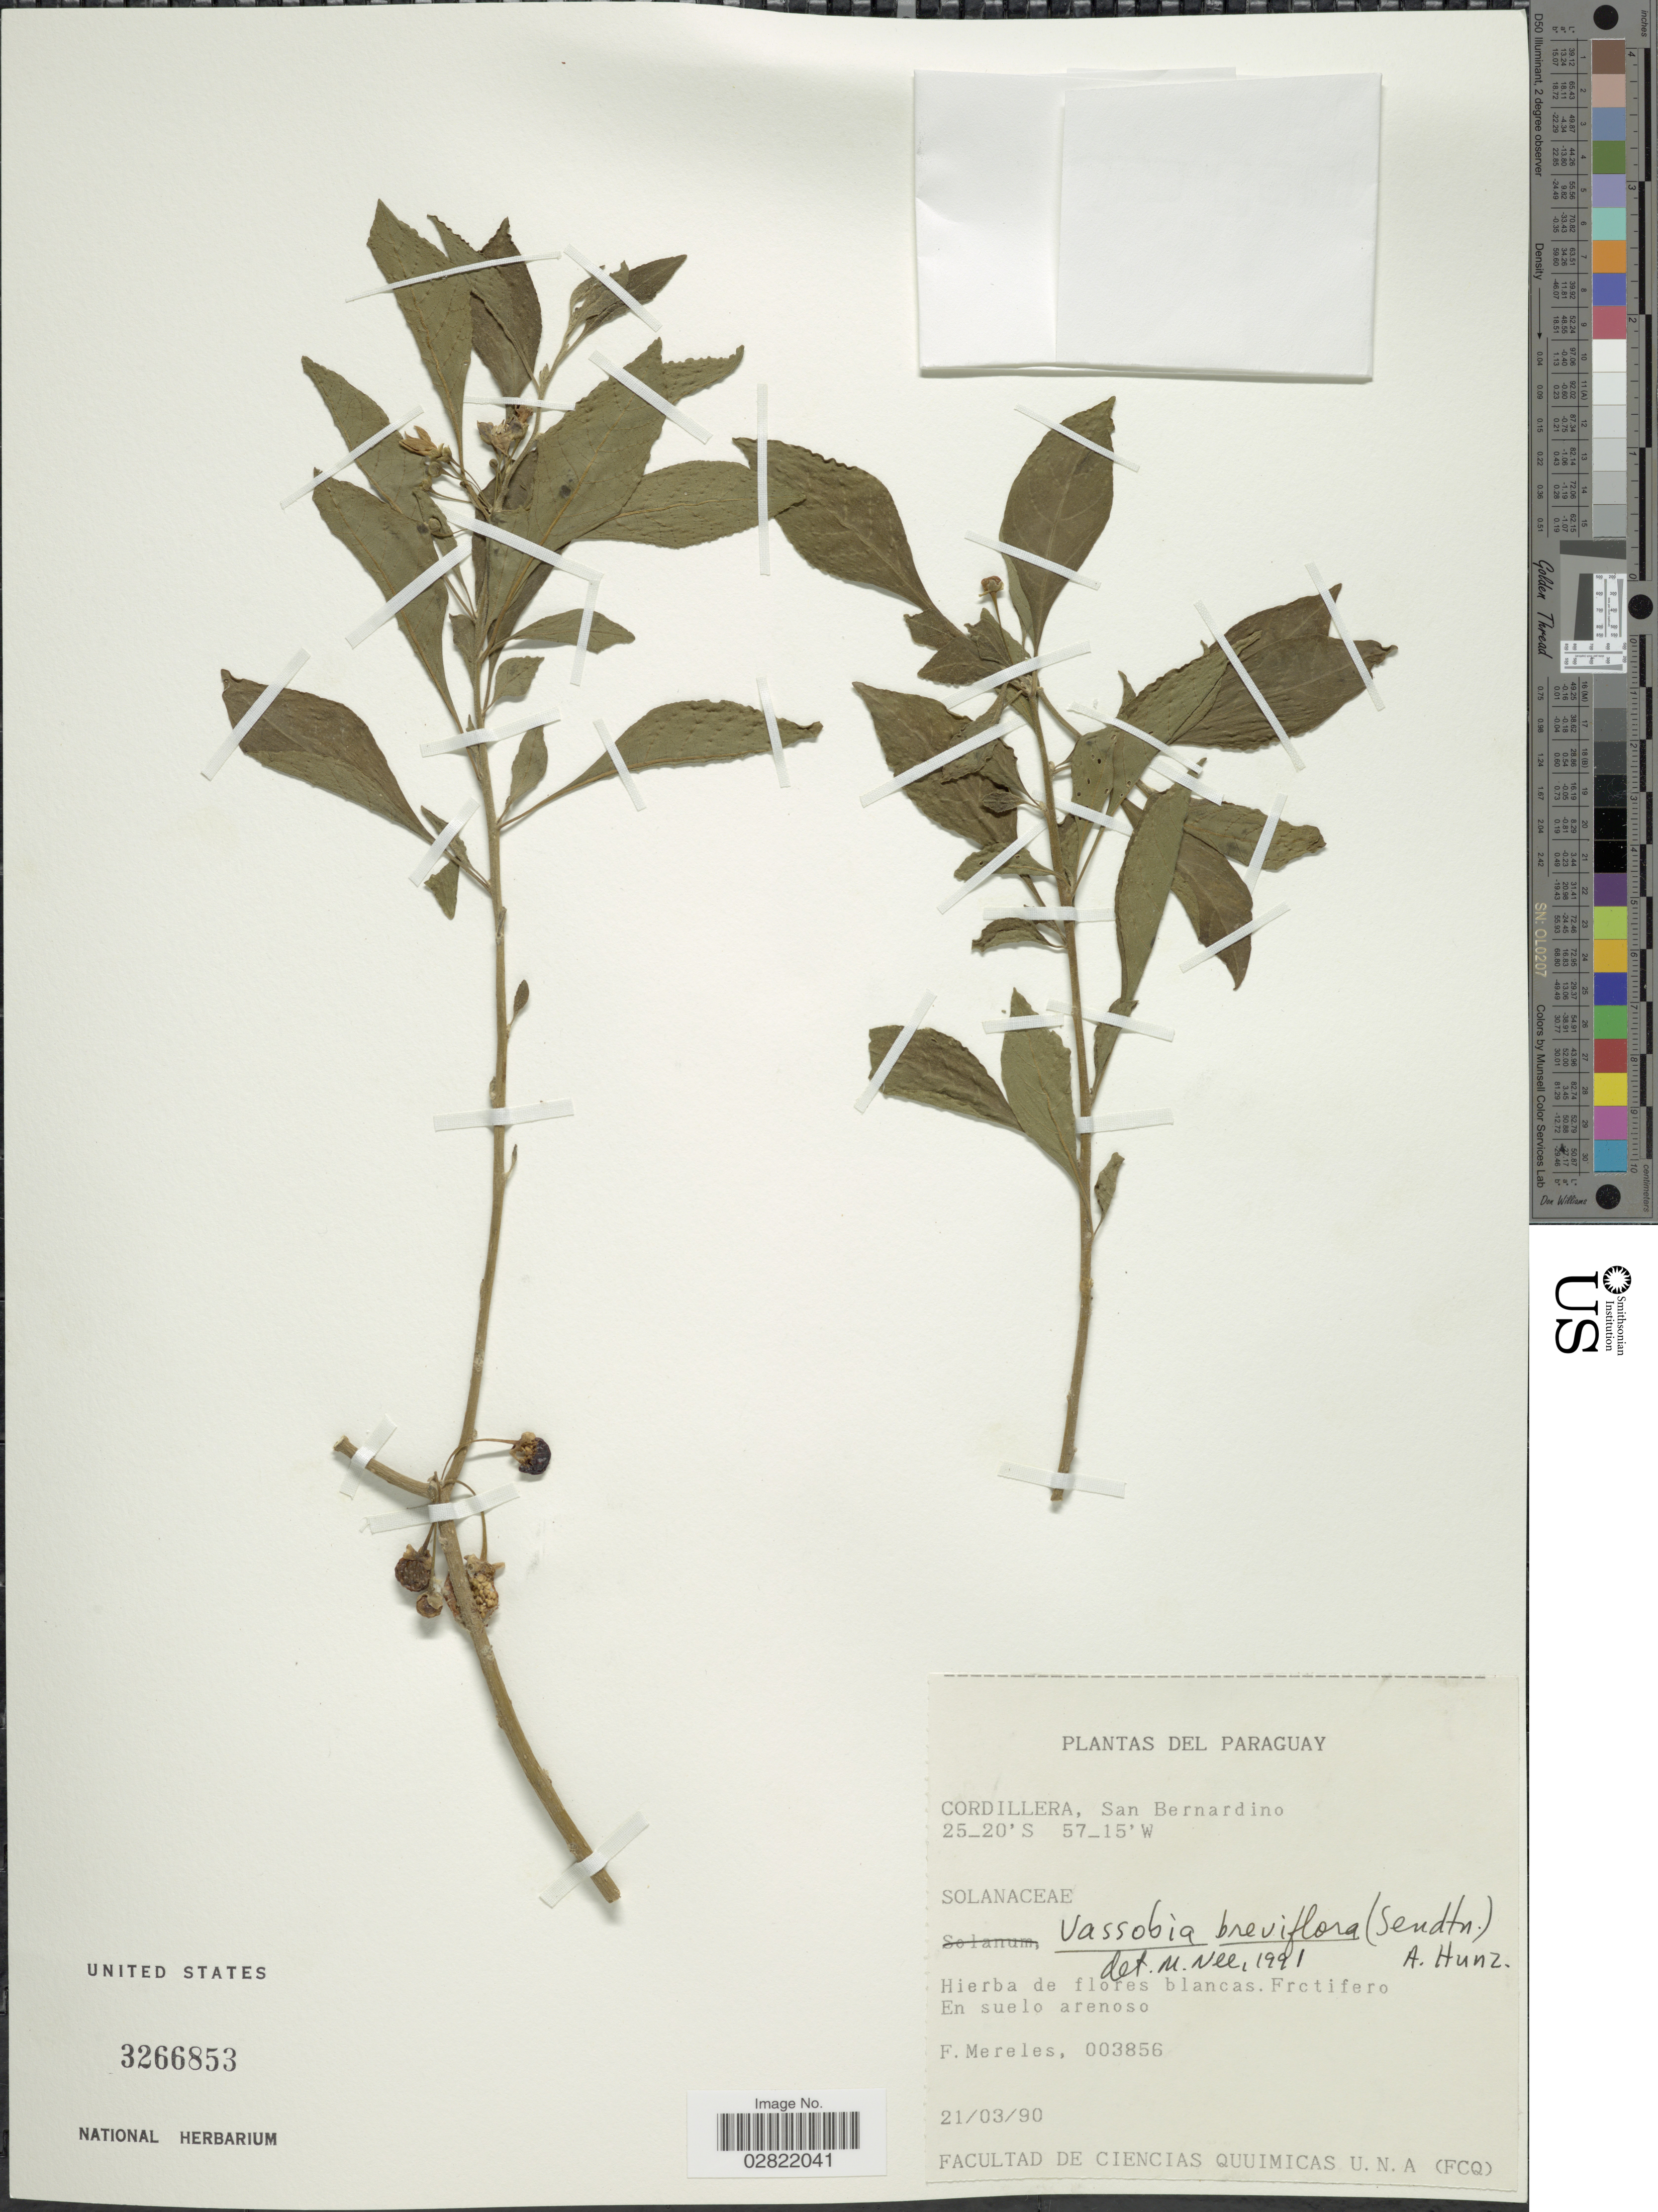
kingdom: Plantae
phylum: Tracheophyta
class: Magnoliopsida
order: Solanales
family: Solanaceae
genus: Vassobia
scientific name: Vassobia breviflora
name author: (Sendt.) Hunz.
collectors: F. Mereles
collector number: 003856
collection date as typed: Transcribed d/m/y: 21/3/90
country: Paraguay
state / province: Cordillera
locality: Cordillera, San Bernardino.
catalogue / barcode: US 3266853